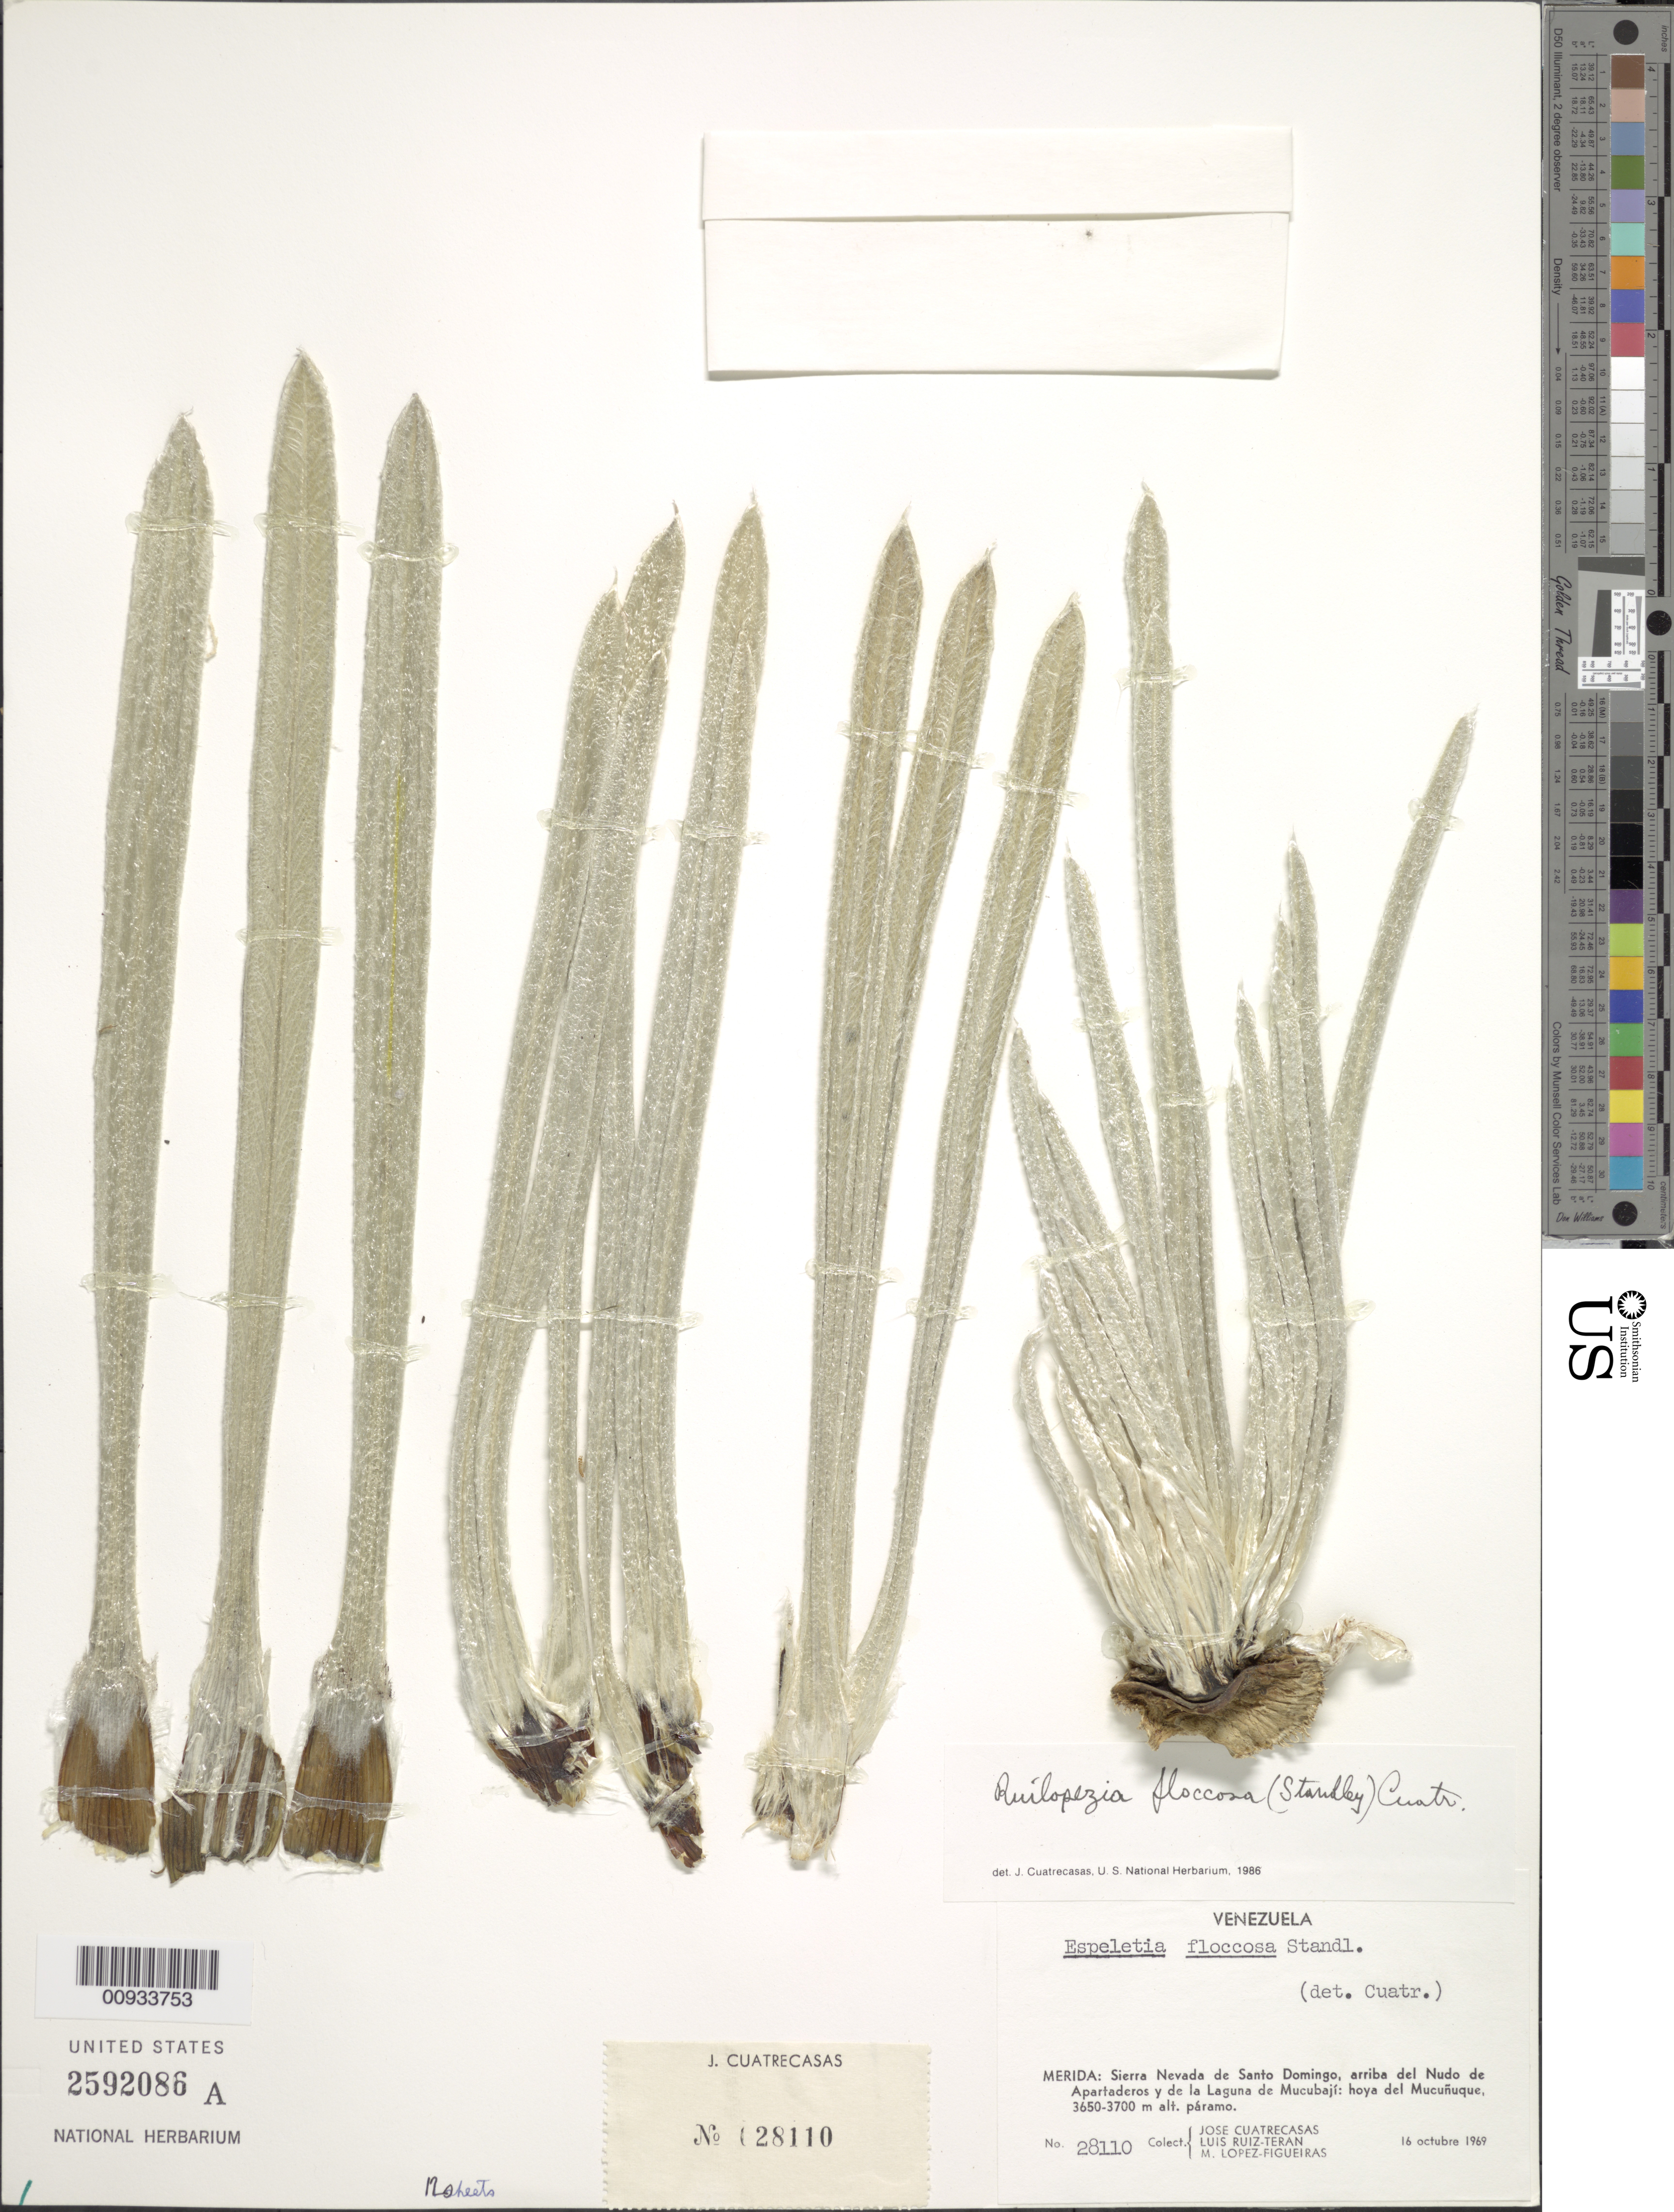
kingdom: Plantae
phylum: Tracheophyta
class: Magnoliopsida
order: Asterales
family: Asteraceae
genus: Ruilopezia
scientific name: Ruilopezia floccosa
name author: (Standl.) Cuatrec.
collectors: J. Cuatrecasas, L. Teran & M. López Figueiras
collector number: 28110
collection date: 1969-10-16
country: Venezuela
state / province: Mérida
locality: Sierra Nevada de la sSanto Domingo, arriba del Nudo de Apartaderos y de la Laguna de Mucubaji, Hoya del Mucunuque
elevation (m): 3650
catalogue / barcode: US 2592086A